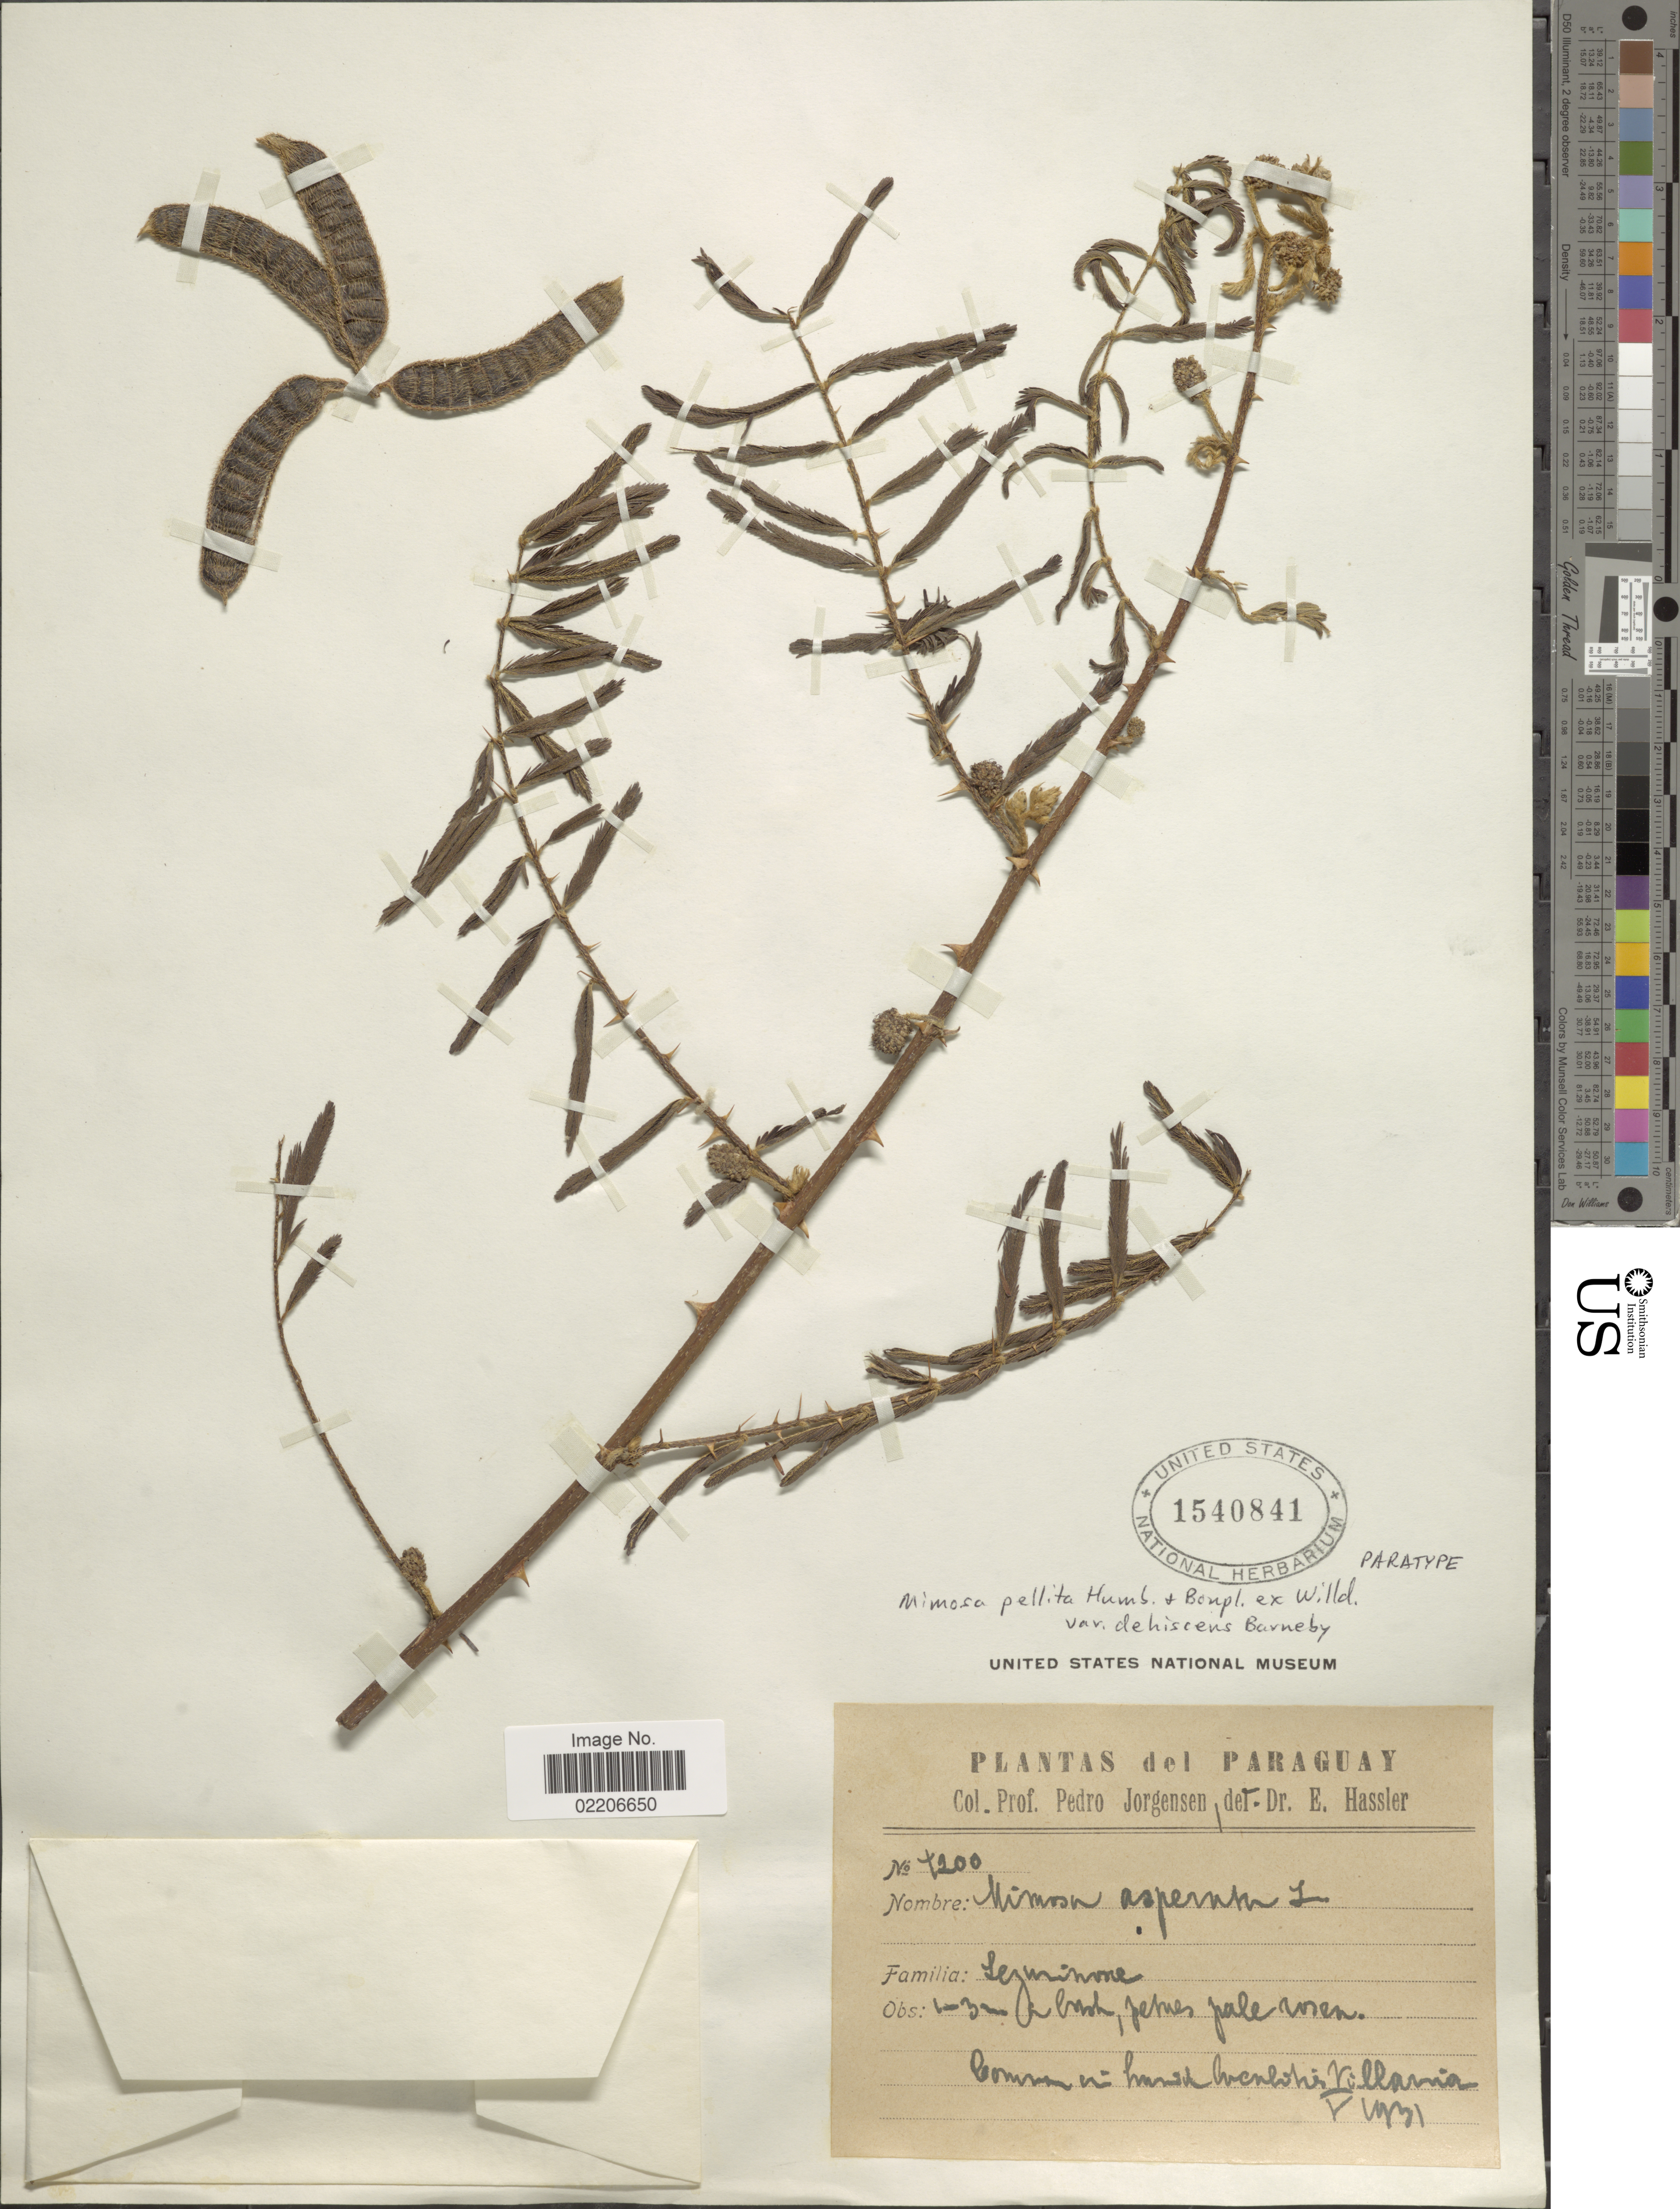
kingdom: Plantae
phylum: Tracheophyta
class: Magnoliopsida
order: Fabales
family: Fabaceae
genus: Mimosa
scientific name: Mimosa pellita var. dehiscens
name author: Barneby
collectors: P. Jörgensen & E. Hassler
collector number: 4200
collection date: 1931-05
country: Paraguay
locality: Common in humid [illegible text] Villarrica.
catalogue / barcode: US 1540841